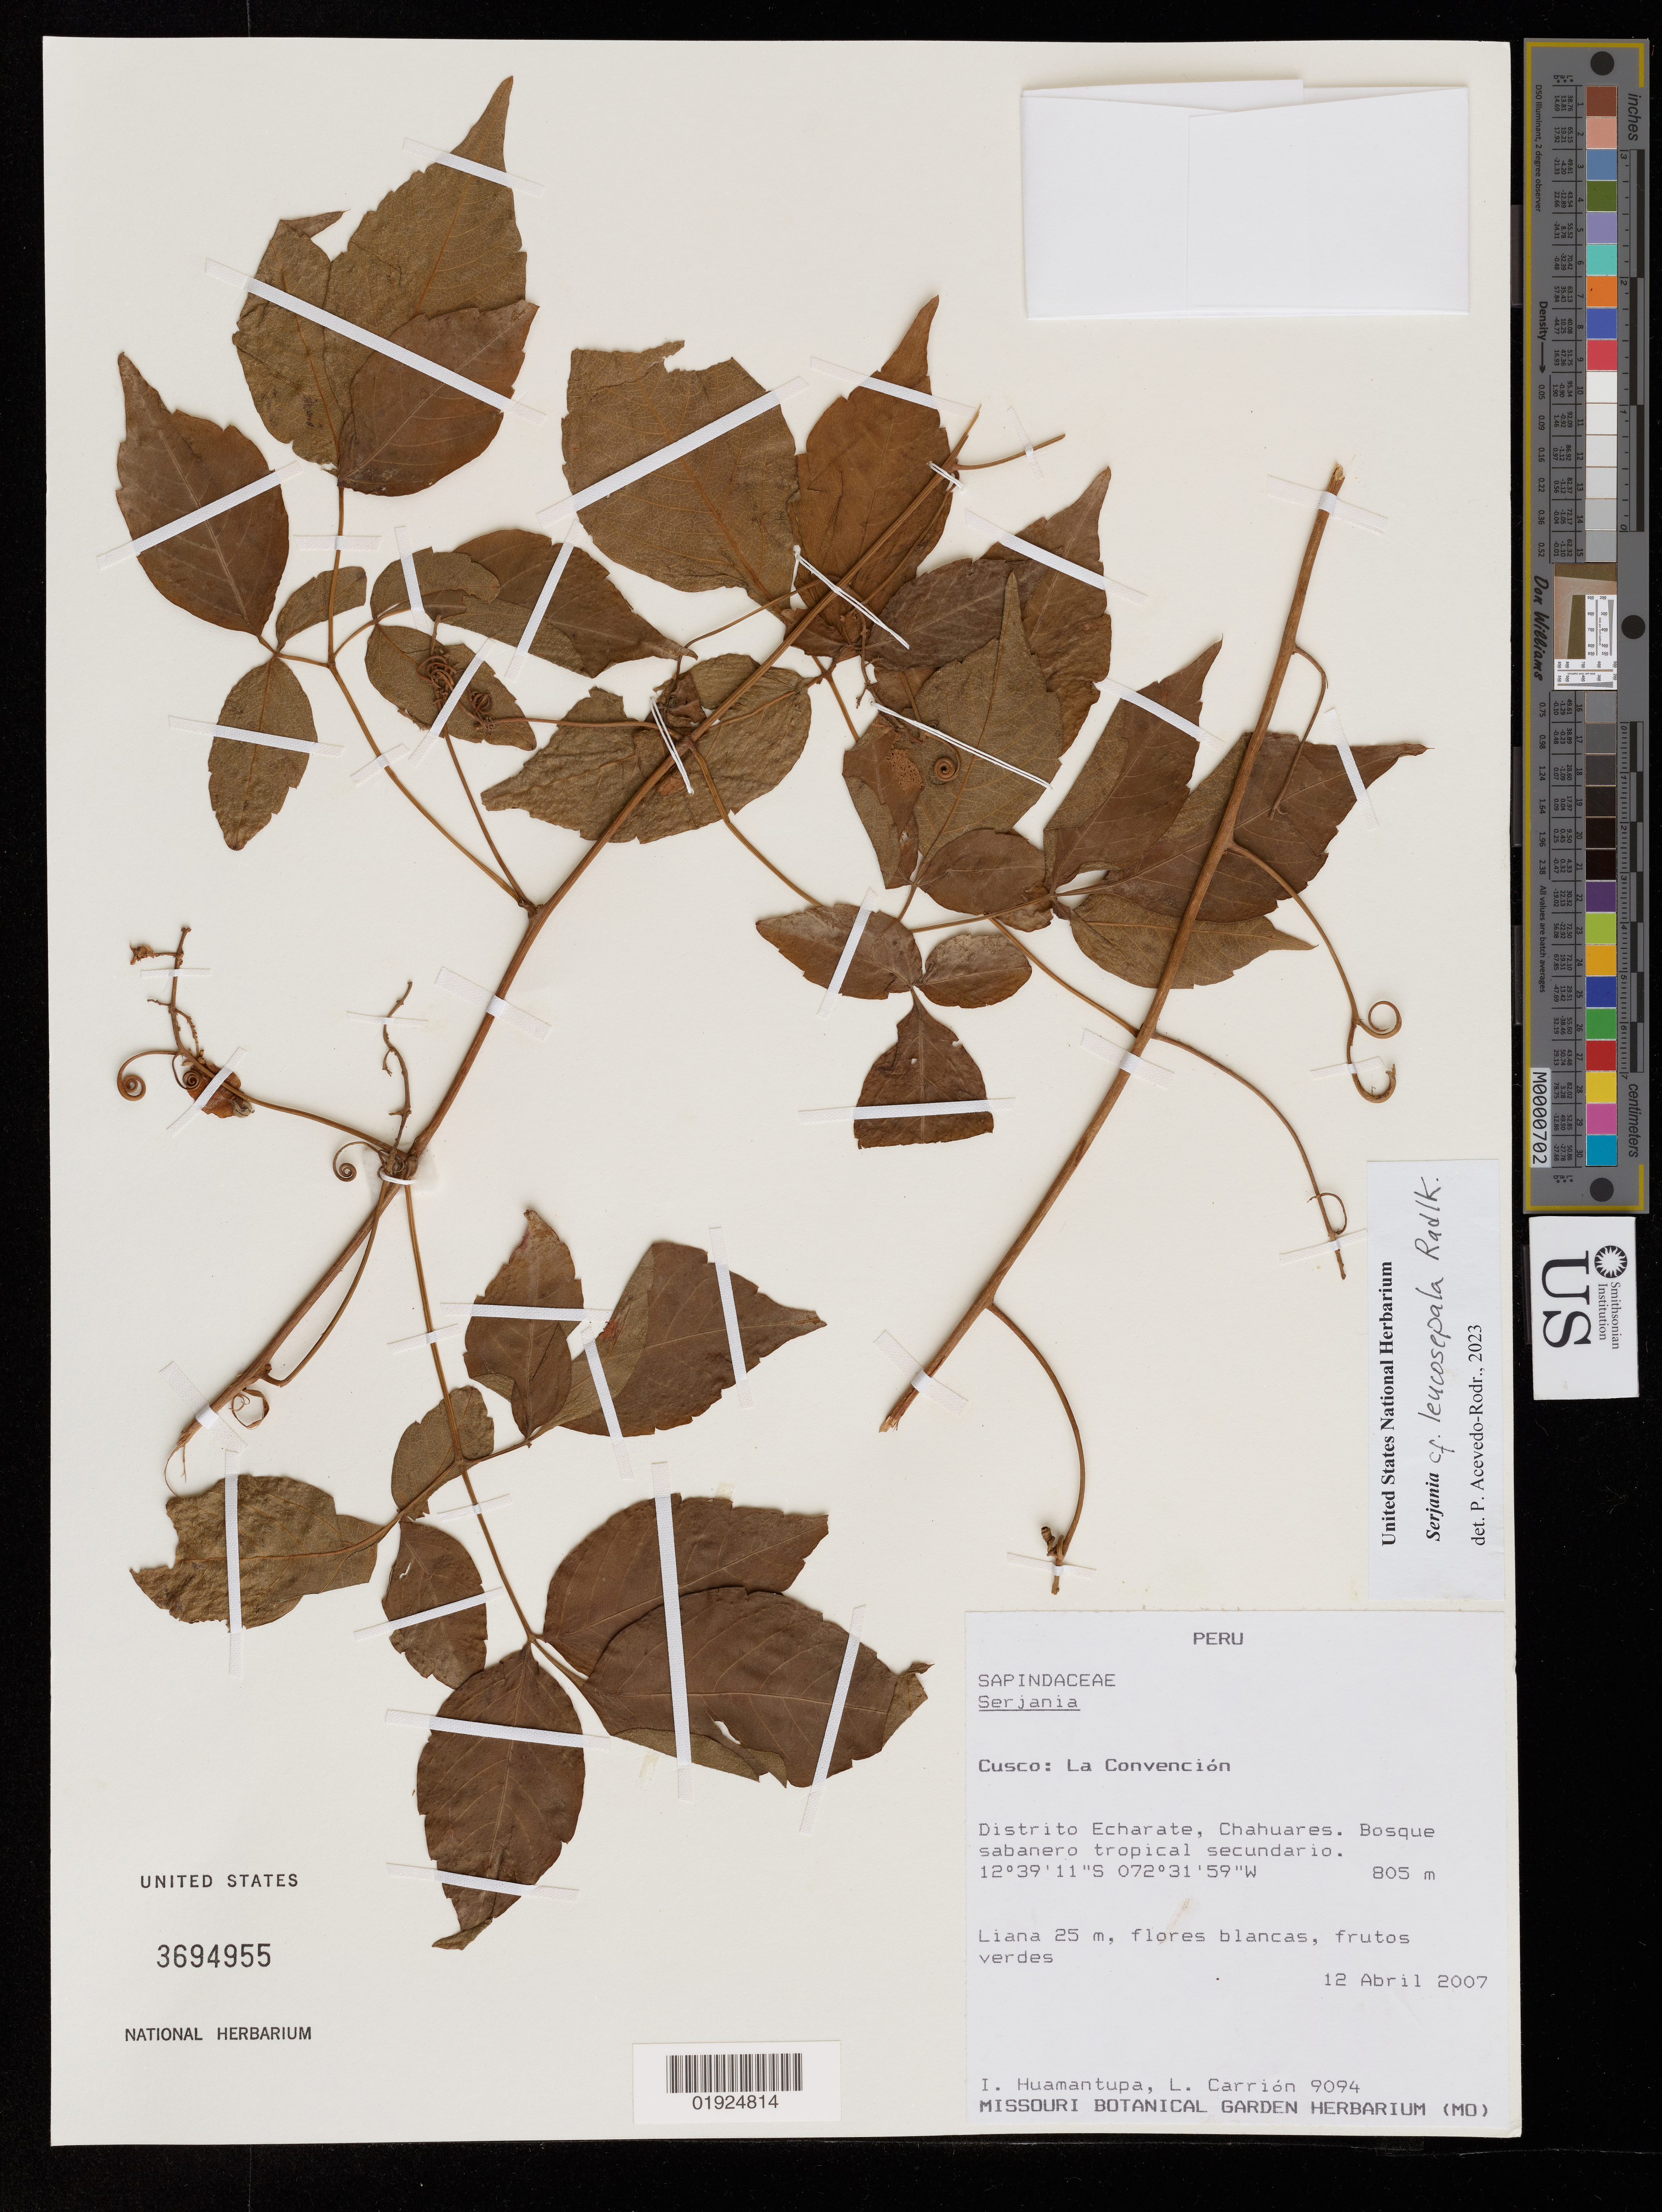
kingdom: Plantae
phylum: Tracheophyta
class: Magnoliopsida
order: Sapindales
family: Sapindaceae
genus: Serjania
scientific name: Serjania leucosepala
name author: Radlk.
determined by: Acevedo-Rodriguez, P., (US), Smithsonian Institution - National Museum of Natural History (UNITED STATES)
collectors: I. Huamantupa & L. Carrion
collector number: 9094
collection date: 2007-04-12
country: Peru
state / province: Cusco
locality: La Convención. Distrito Echarate, Chahuares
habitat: Bosque sabanero tropical secundario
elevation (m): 805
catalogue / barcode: US 3694955